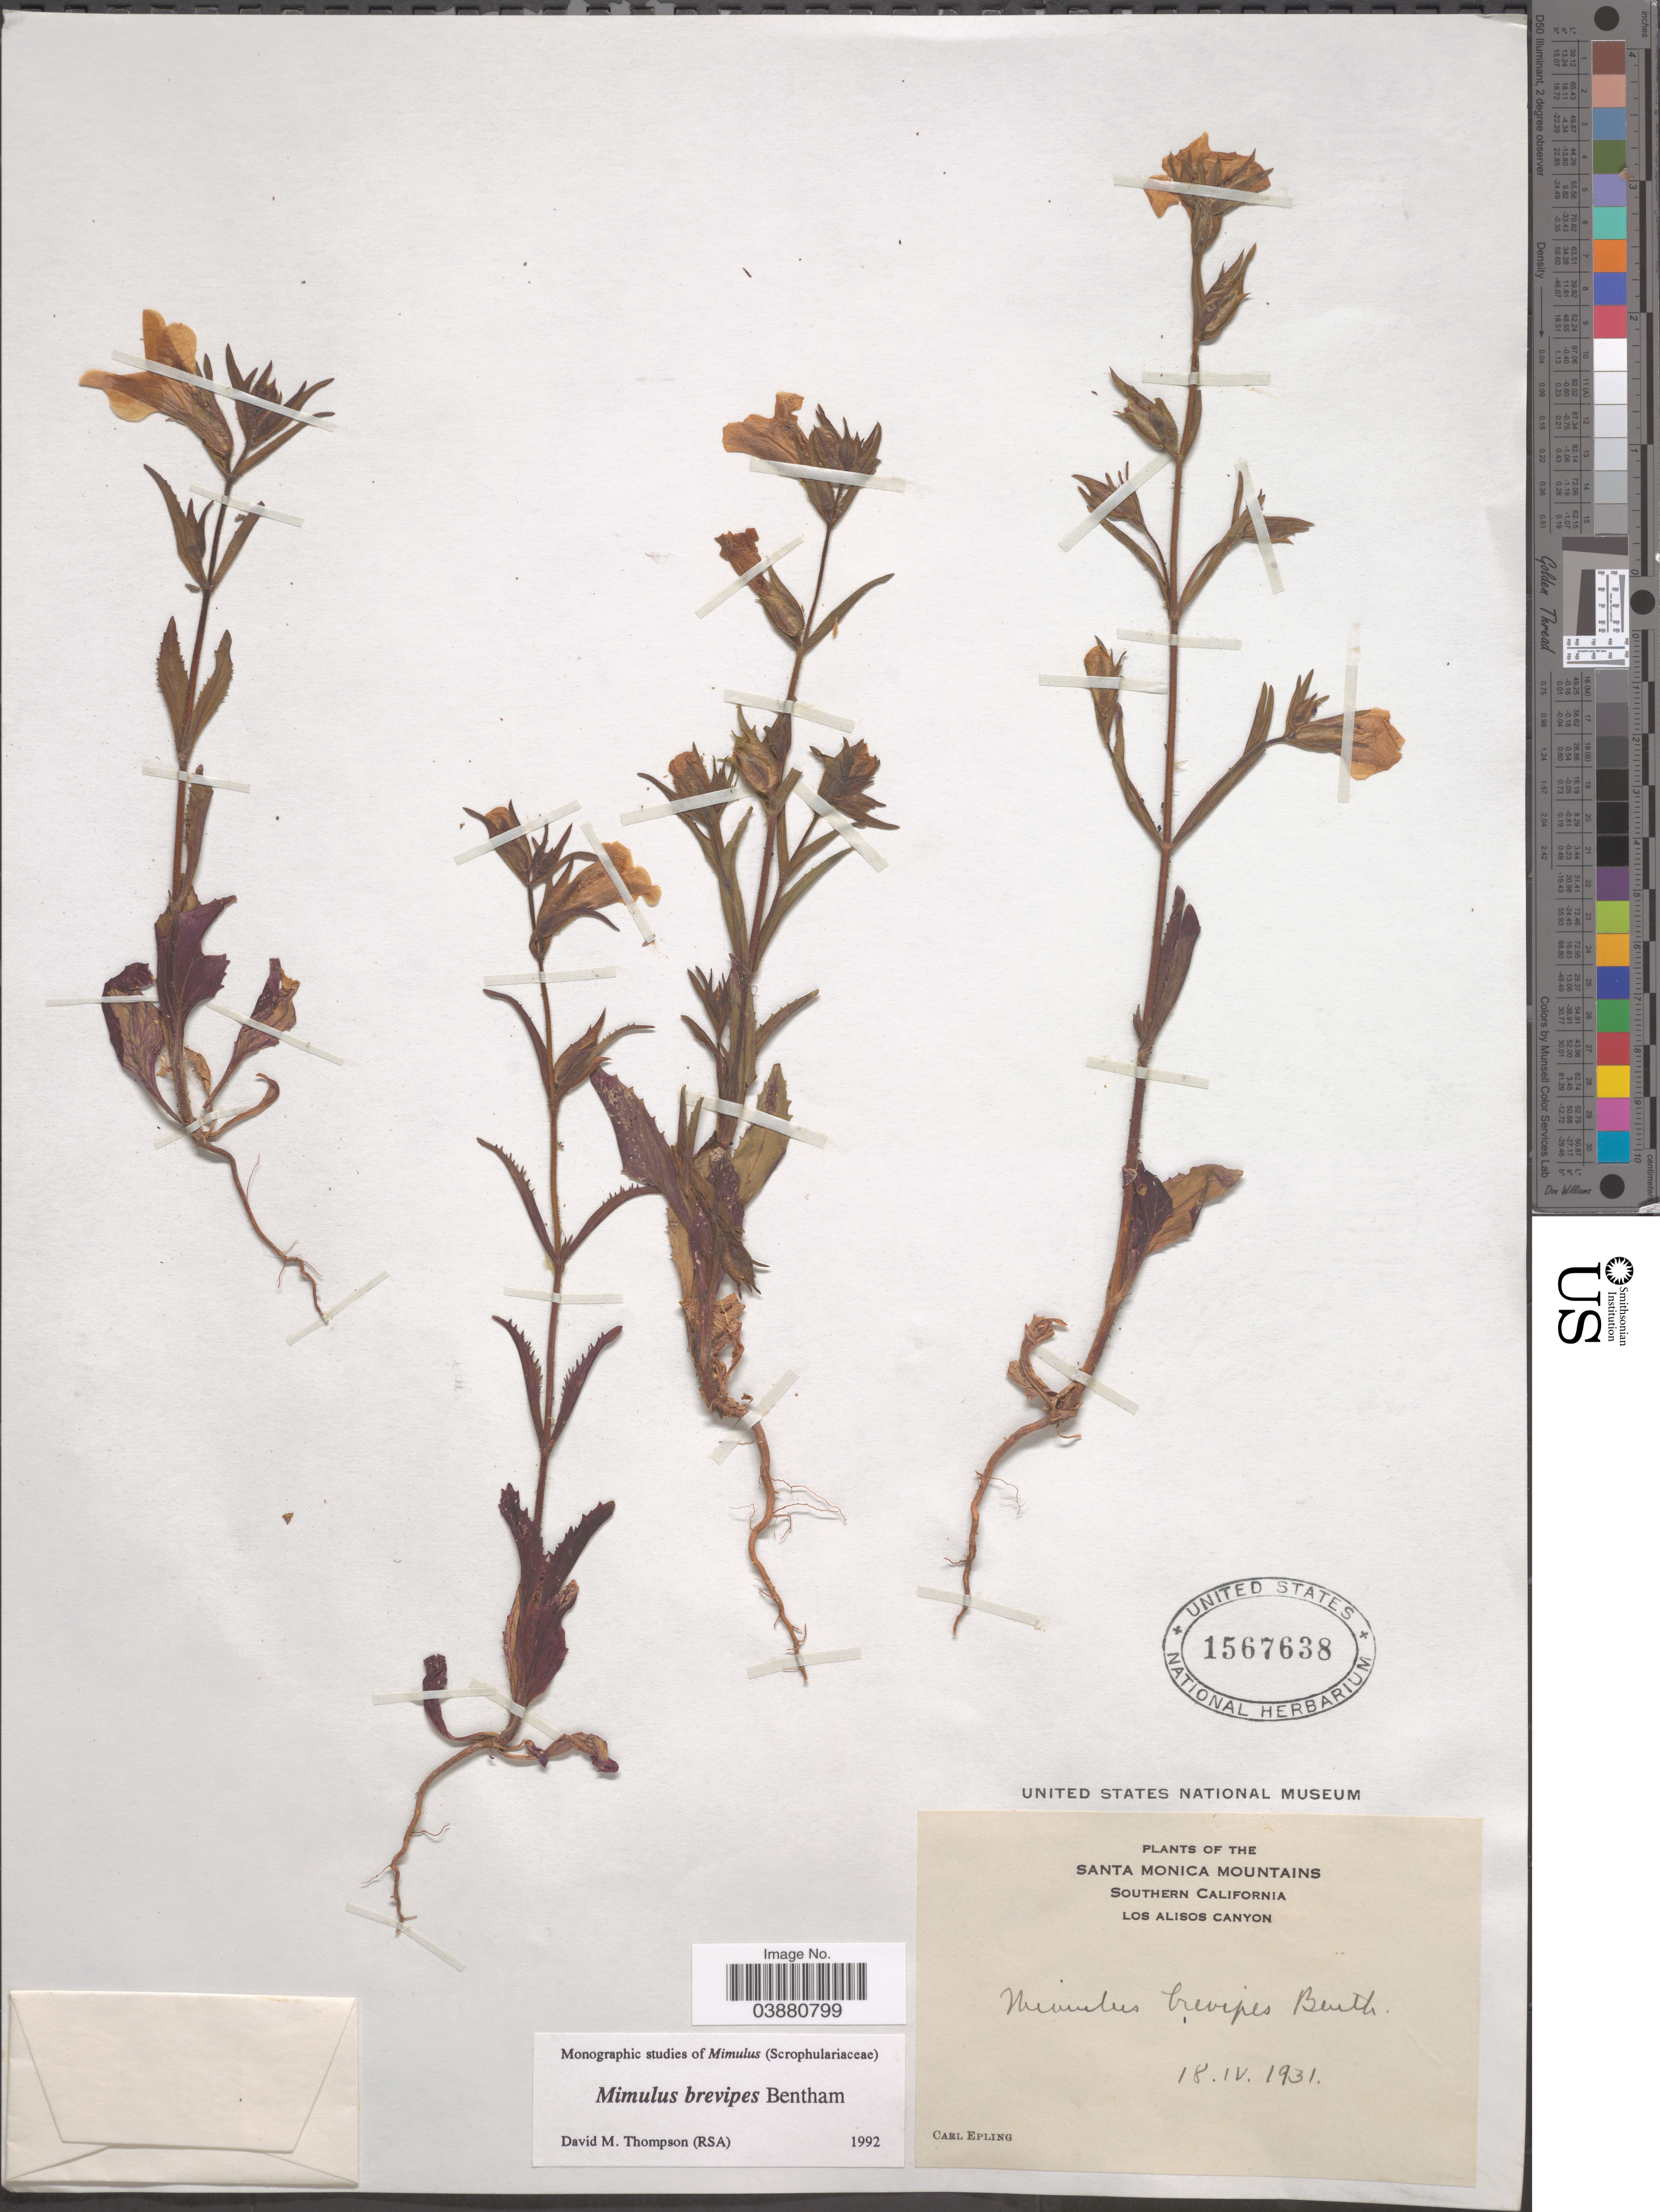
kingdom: Plantae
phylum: Tracheophyta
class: Magnoliopsida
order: Lamiales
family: Phrymaceae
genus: Mimulus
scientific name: Mimulus brevipes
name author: Benth.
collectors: C. C. Epling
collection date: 1931-04-18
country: United States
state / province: California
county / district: Los Angeles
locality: Santa Monica Mountains. Southern California. Los Alisos Canyon.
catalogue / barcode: US 1567638